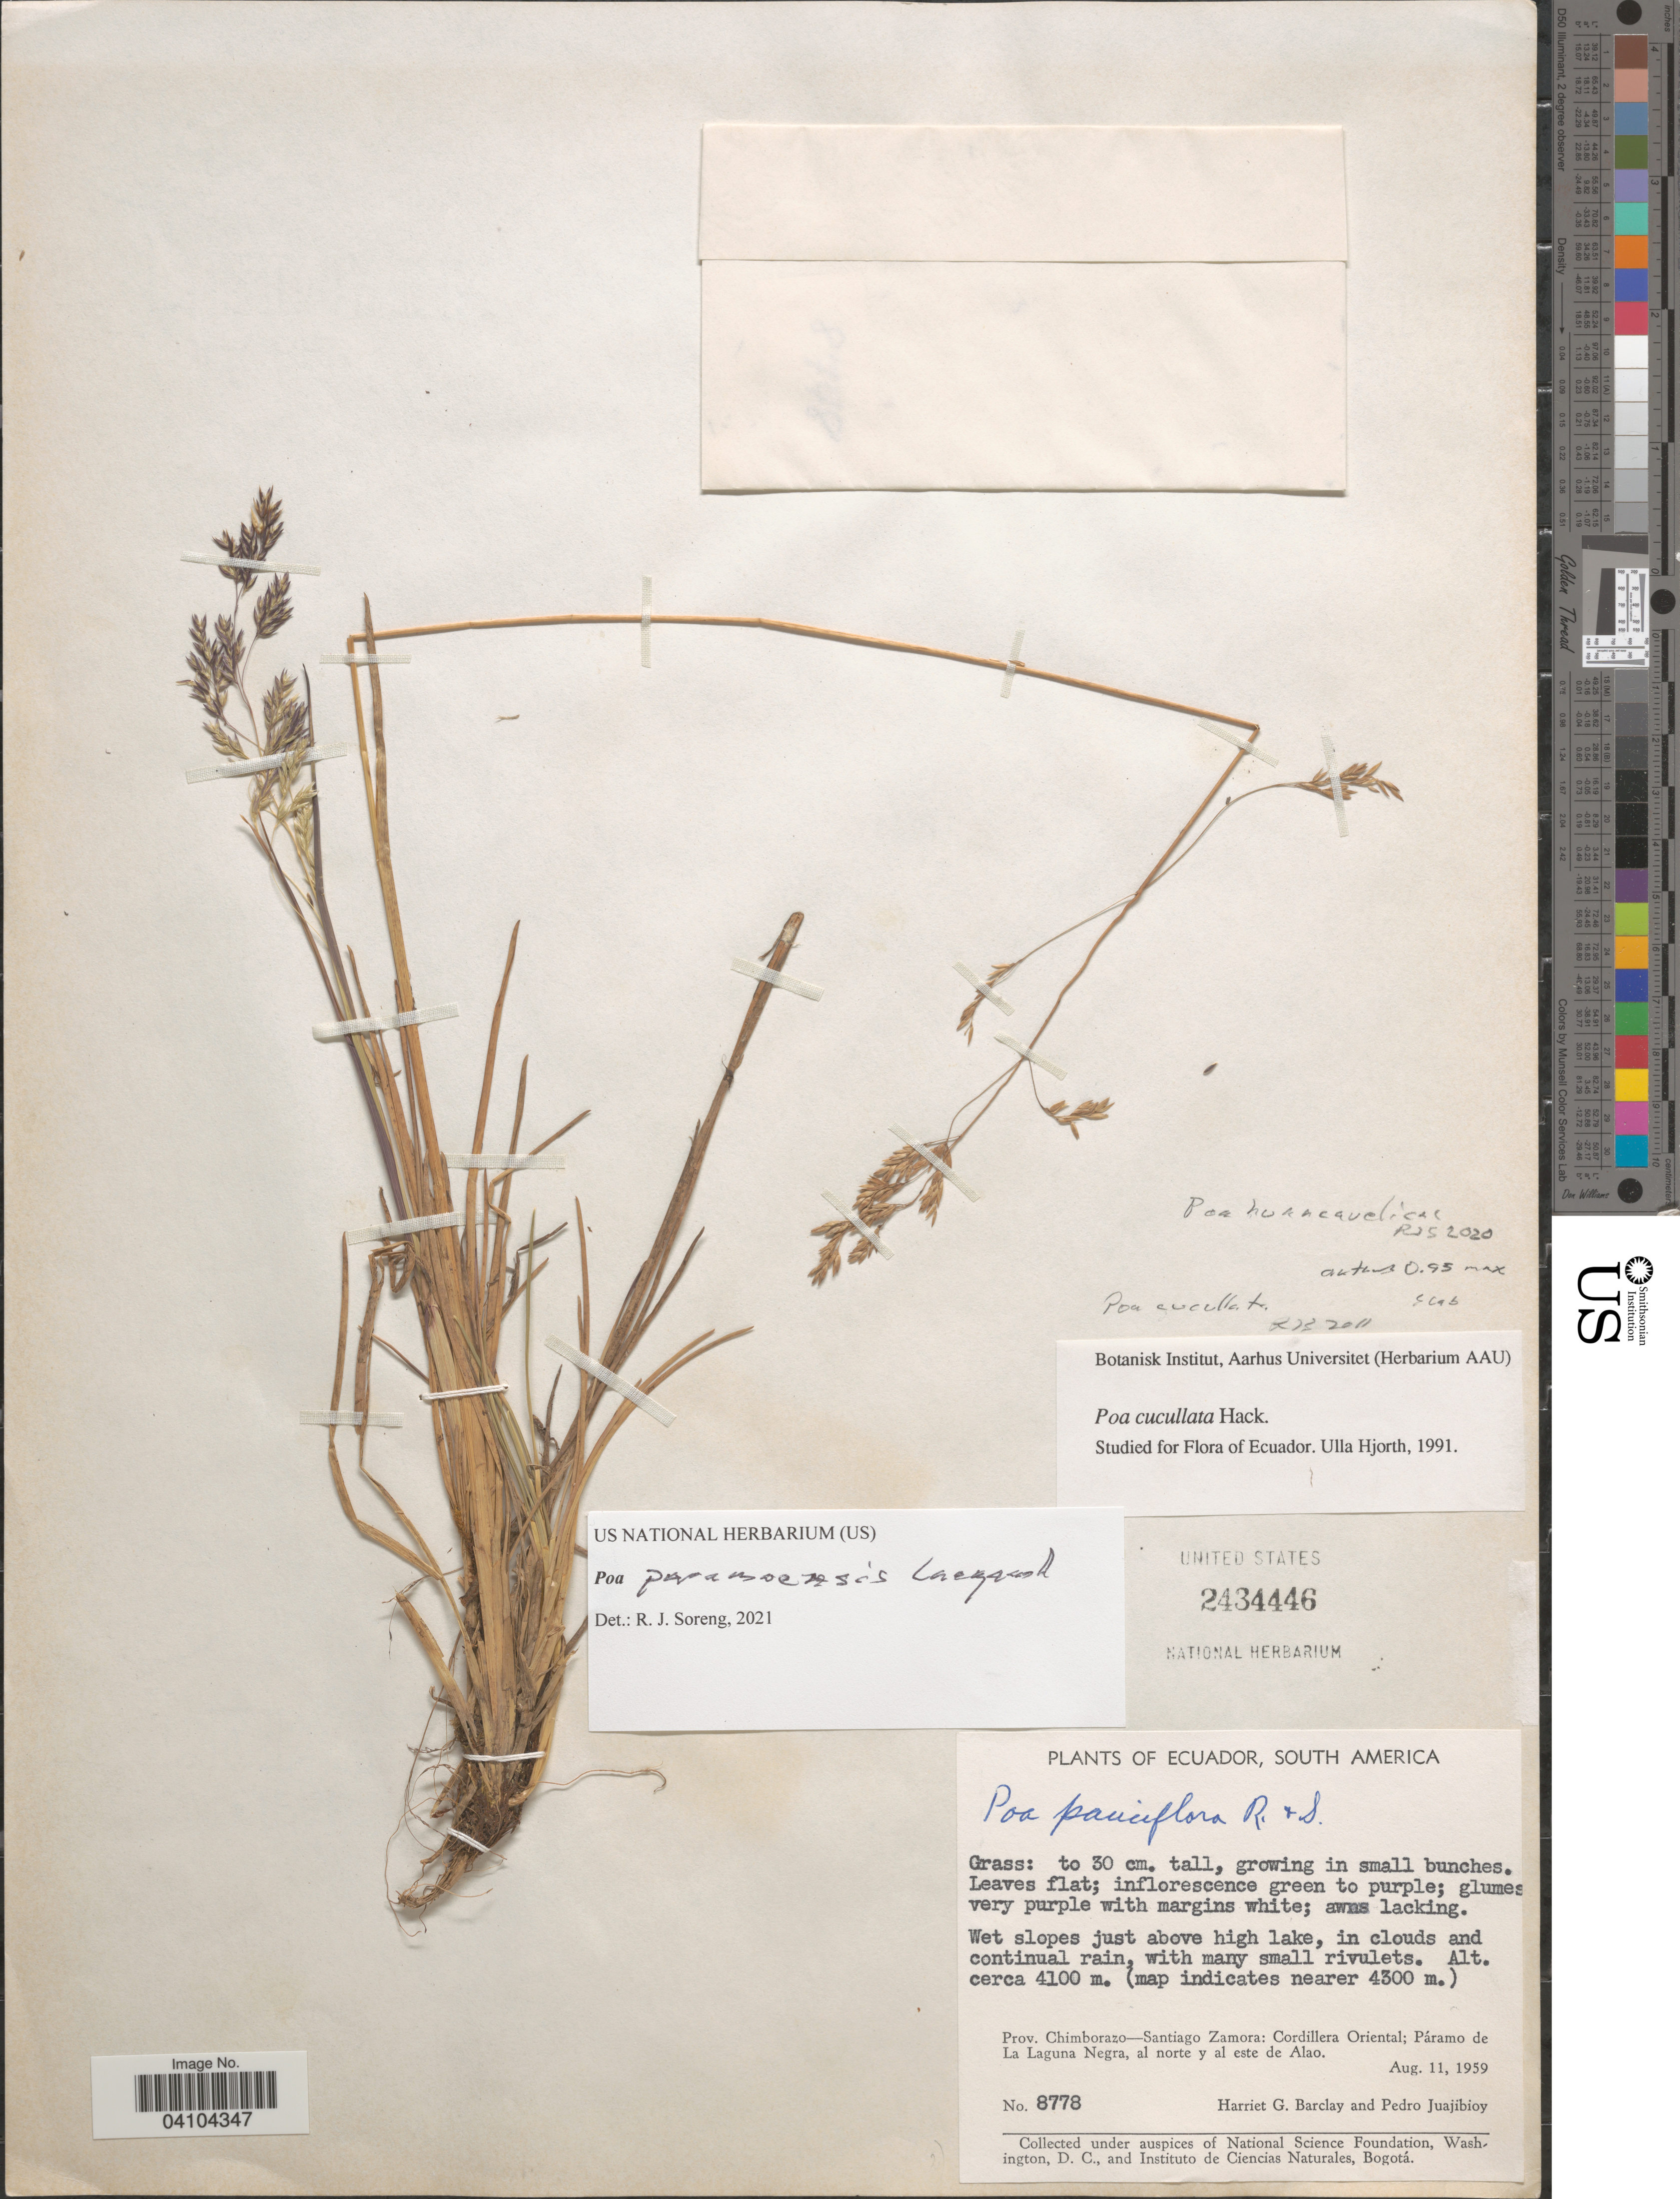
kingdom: Plantae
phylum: Tracheophyta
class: Liliopsida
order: Poales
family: Poaceae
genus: Poa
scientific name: Poa paramoensis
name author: Lægaard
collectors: H. G. Barclay & P. Juajibioy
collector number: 8778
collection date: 1959-08-11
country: Ecuador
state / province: Chimborazo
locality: Santiago Zamora: Cordillera Oriental; Páramo de La Laguna Negra, al norte y al este de Alao.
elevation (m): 4100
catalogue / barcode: US 2434446